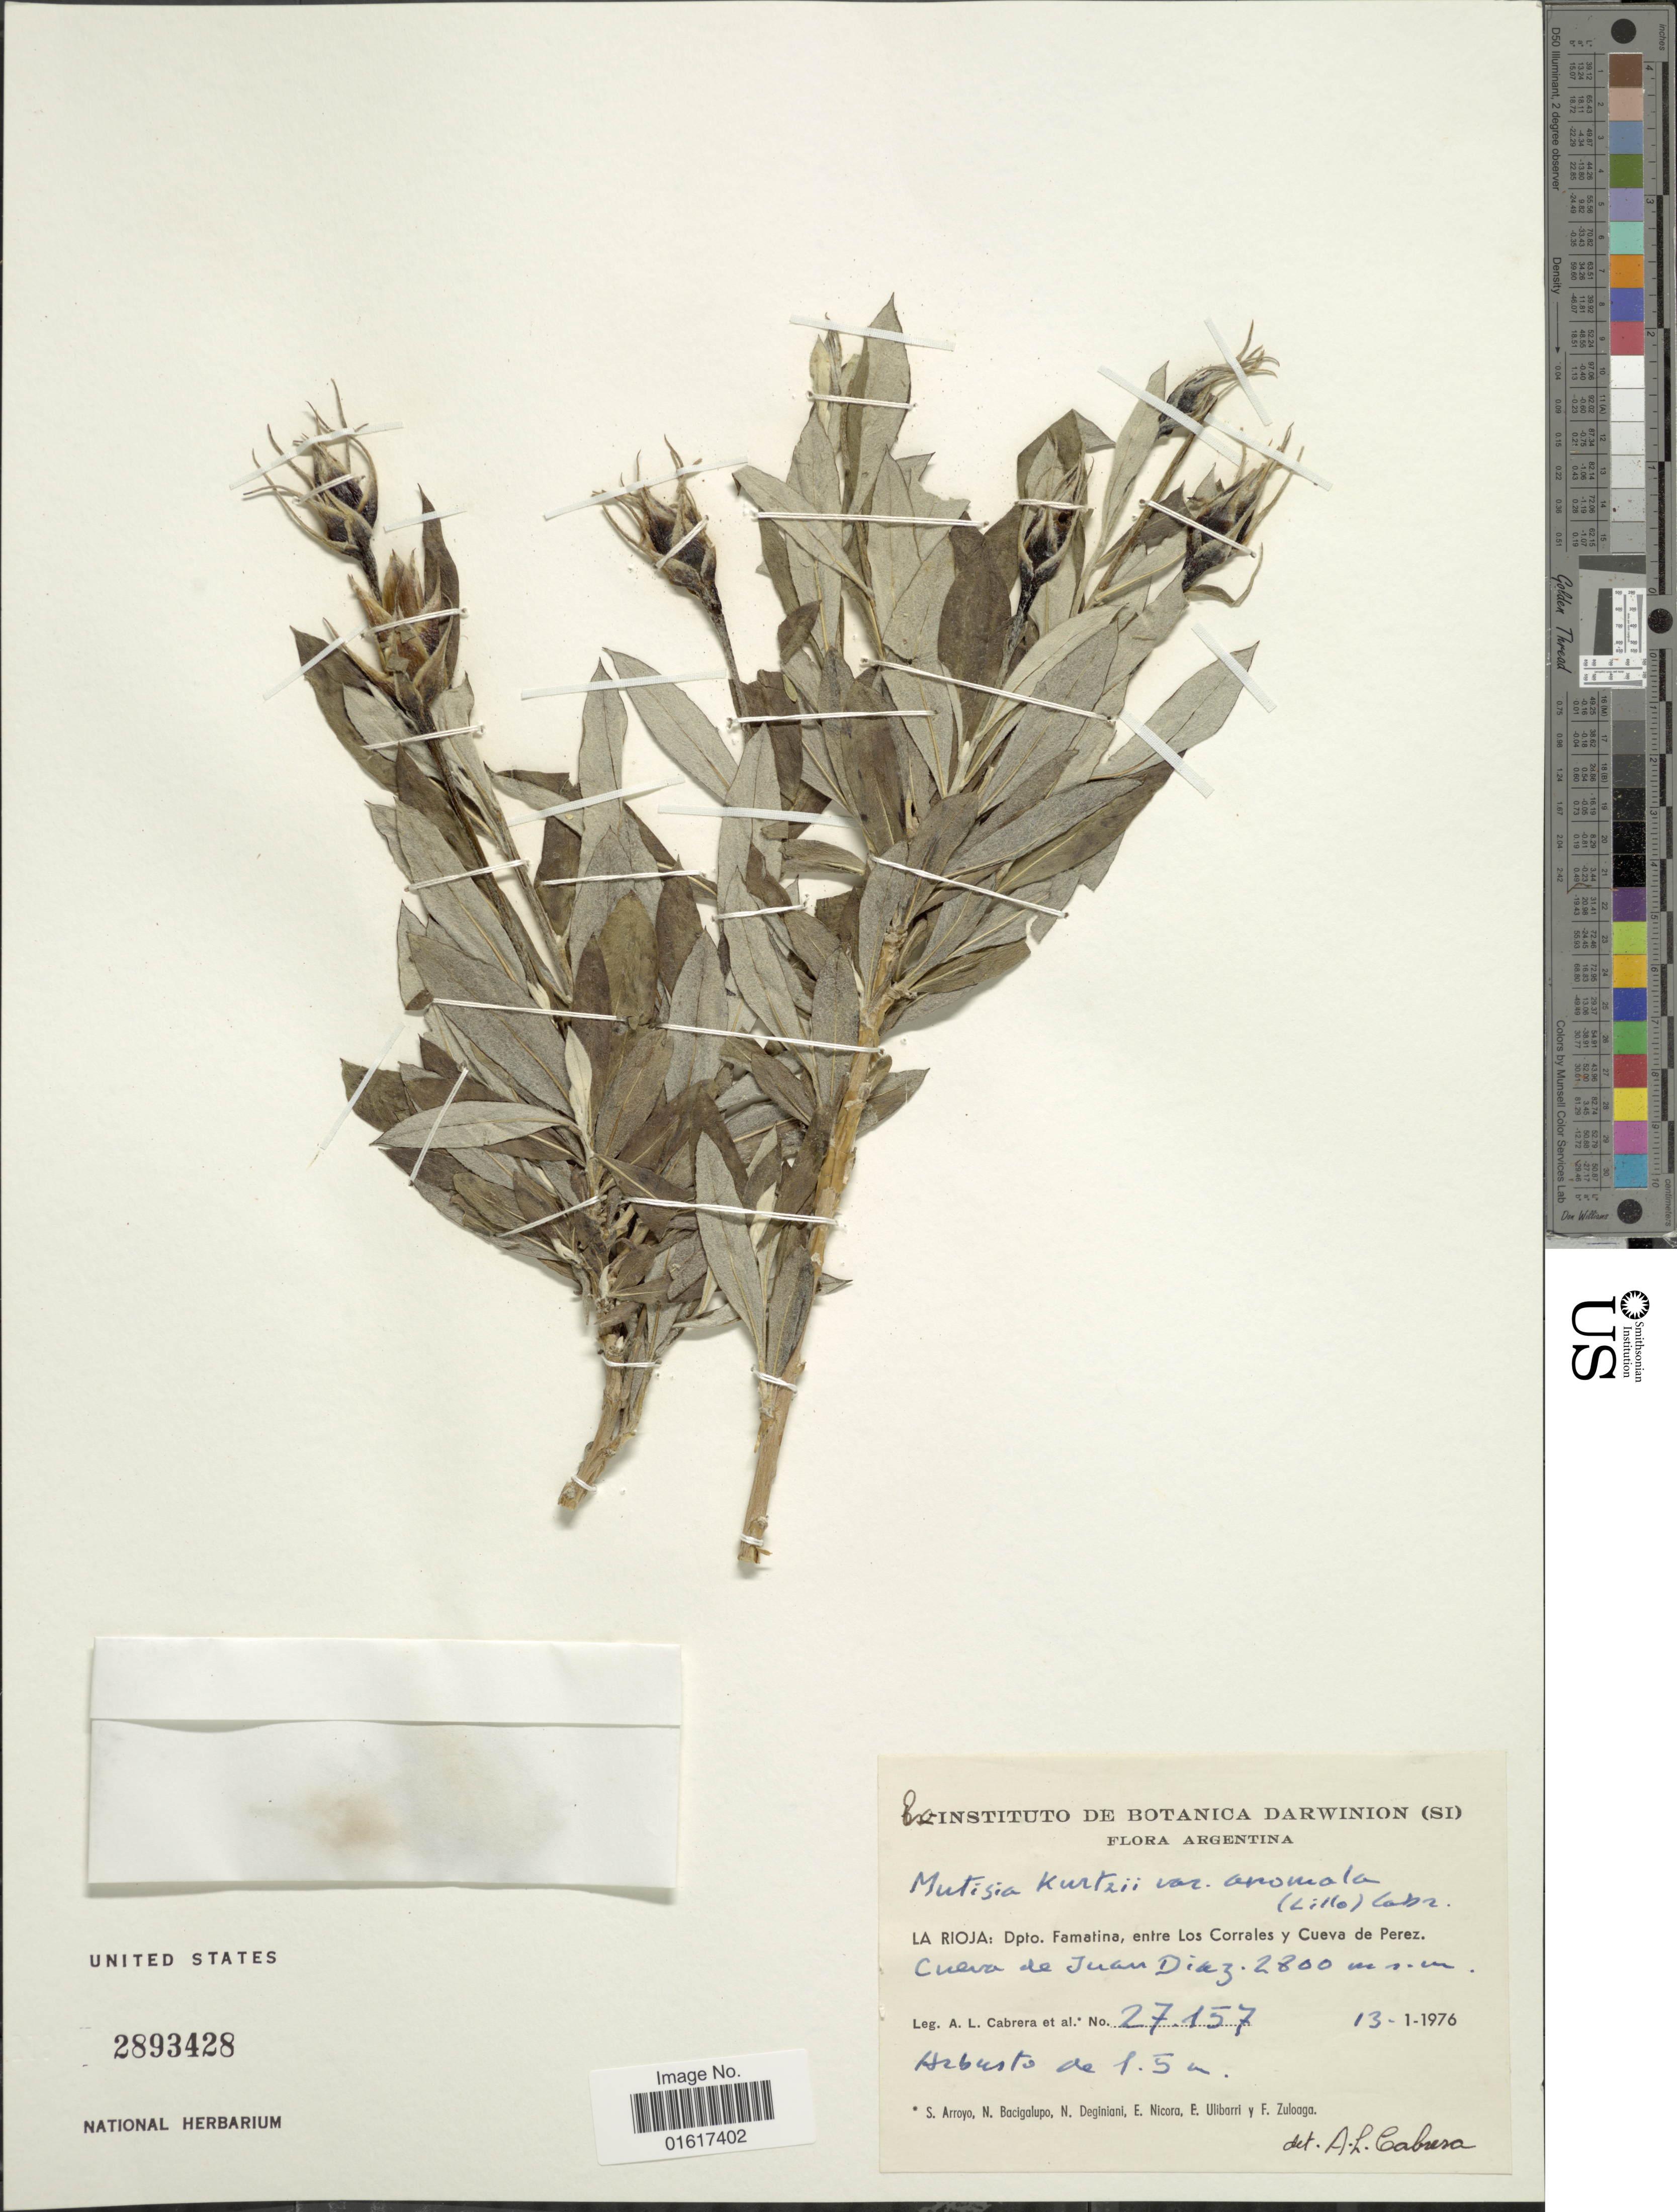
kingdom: Plantae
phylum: Tracheophyta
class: Magnoliopsida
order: Asterales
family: Asteraceae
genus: Mutisia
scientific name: Mutisia kurtzii var. anomala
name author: (Lillo) Cabrera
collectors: A. L. Cabrera & et al.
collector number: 27157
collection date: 1976-01-13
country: Argentina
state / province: La Rioja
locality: Dpto. Famatina, entre Los Corrales y Cueva de Perez. Cueva de Juan Diaz.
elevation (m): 2800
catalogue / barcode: US 2893428